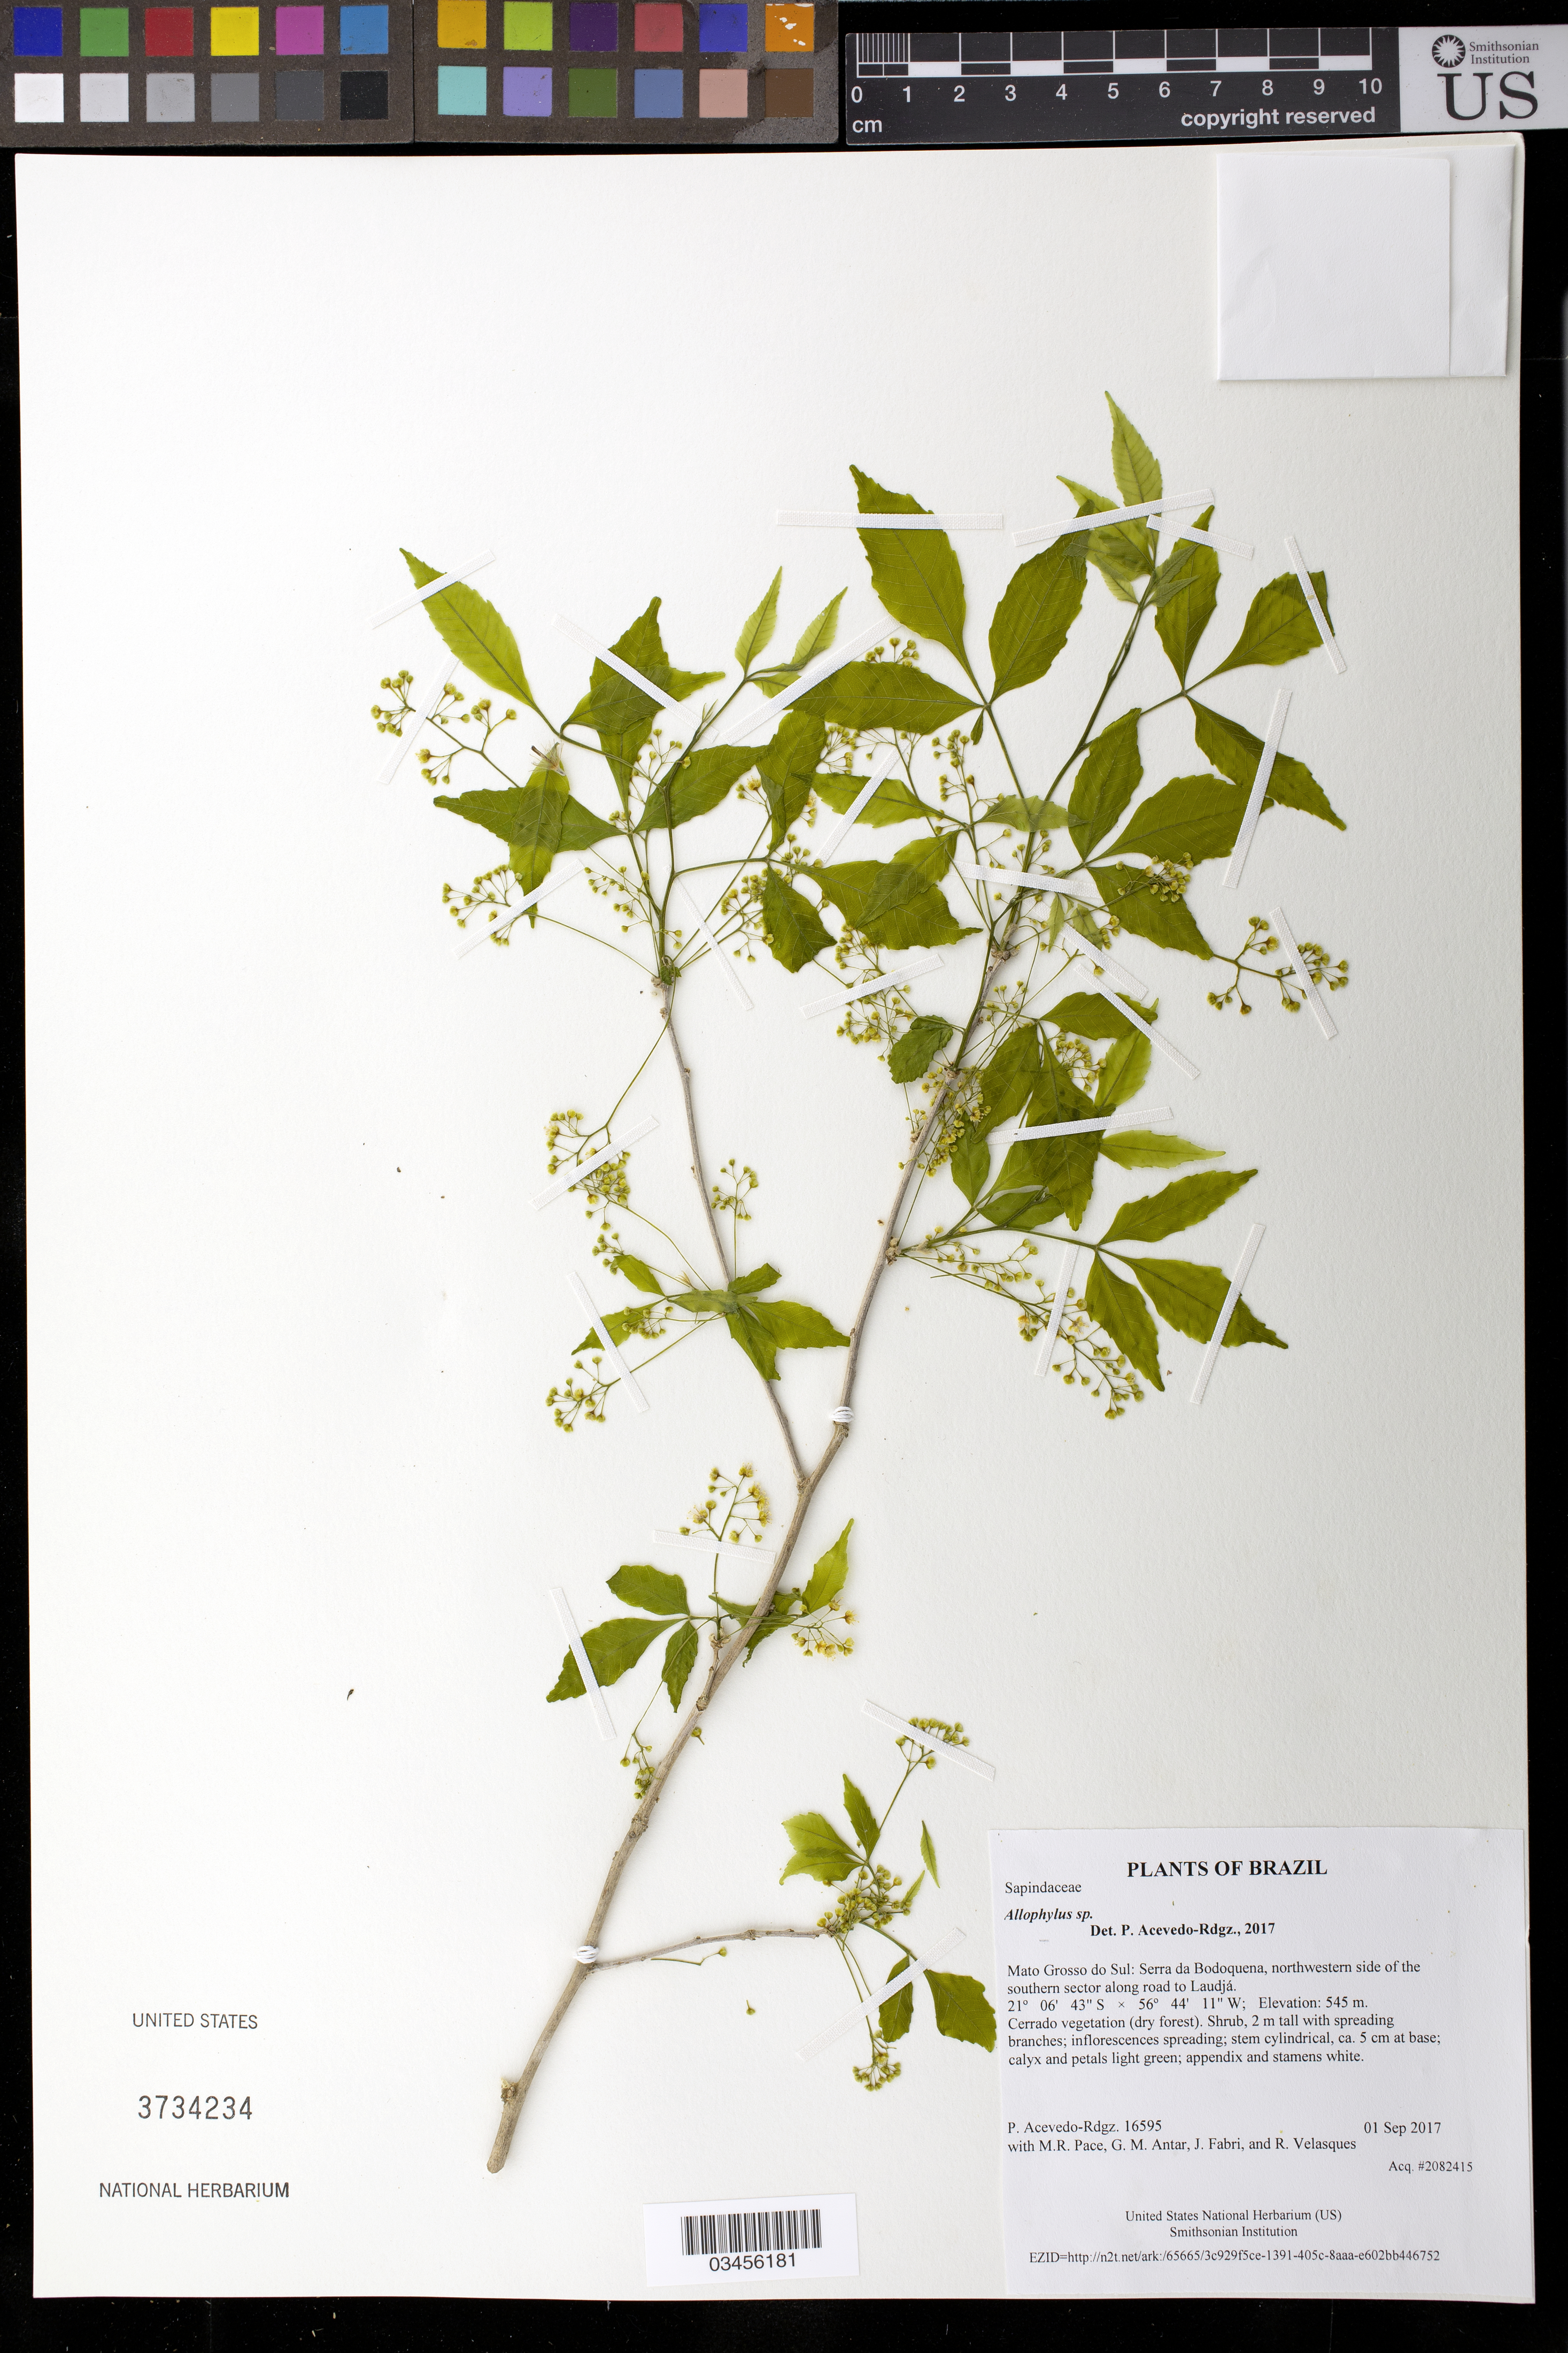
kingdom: Plantae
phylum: Tracheophyta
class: Magnoliopsida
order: Sapindales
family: Sapindaceae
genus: Allophylus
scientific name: Allophylus sp.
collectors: P. Acevedo-Rodr., M. R. Pace, G. M. Antar, J. Fabri & R. Velasques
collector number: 16595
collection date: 2017-09-01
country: Brazil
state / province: Mato Grosso do Sul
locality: Serra da Bodoquena, northwestern side of the southern sector along road to Laudjá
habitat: Cerrado vegetation (dry forest)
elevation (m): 545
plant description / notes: US, NY, MO, K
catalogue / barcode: US 3734234